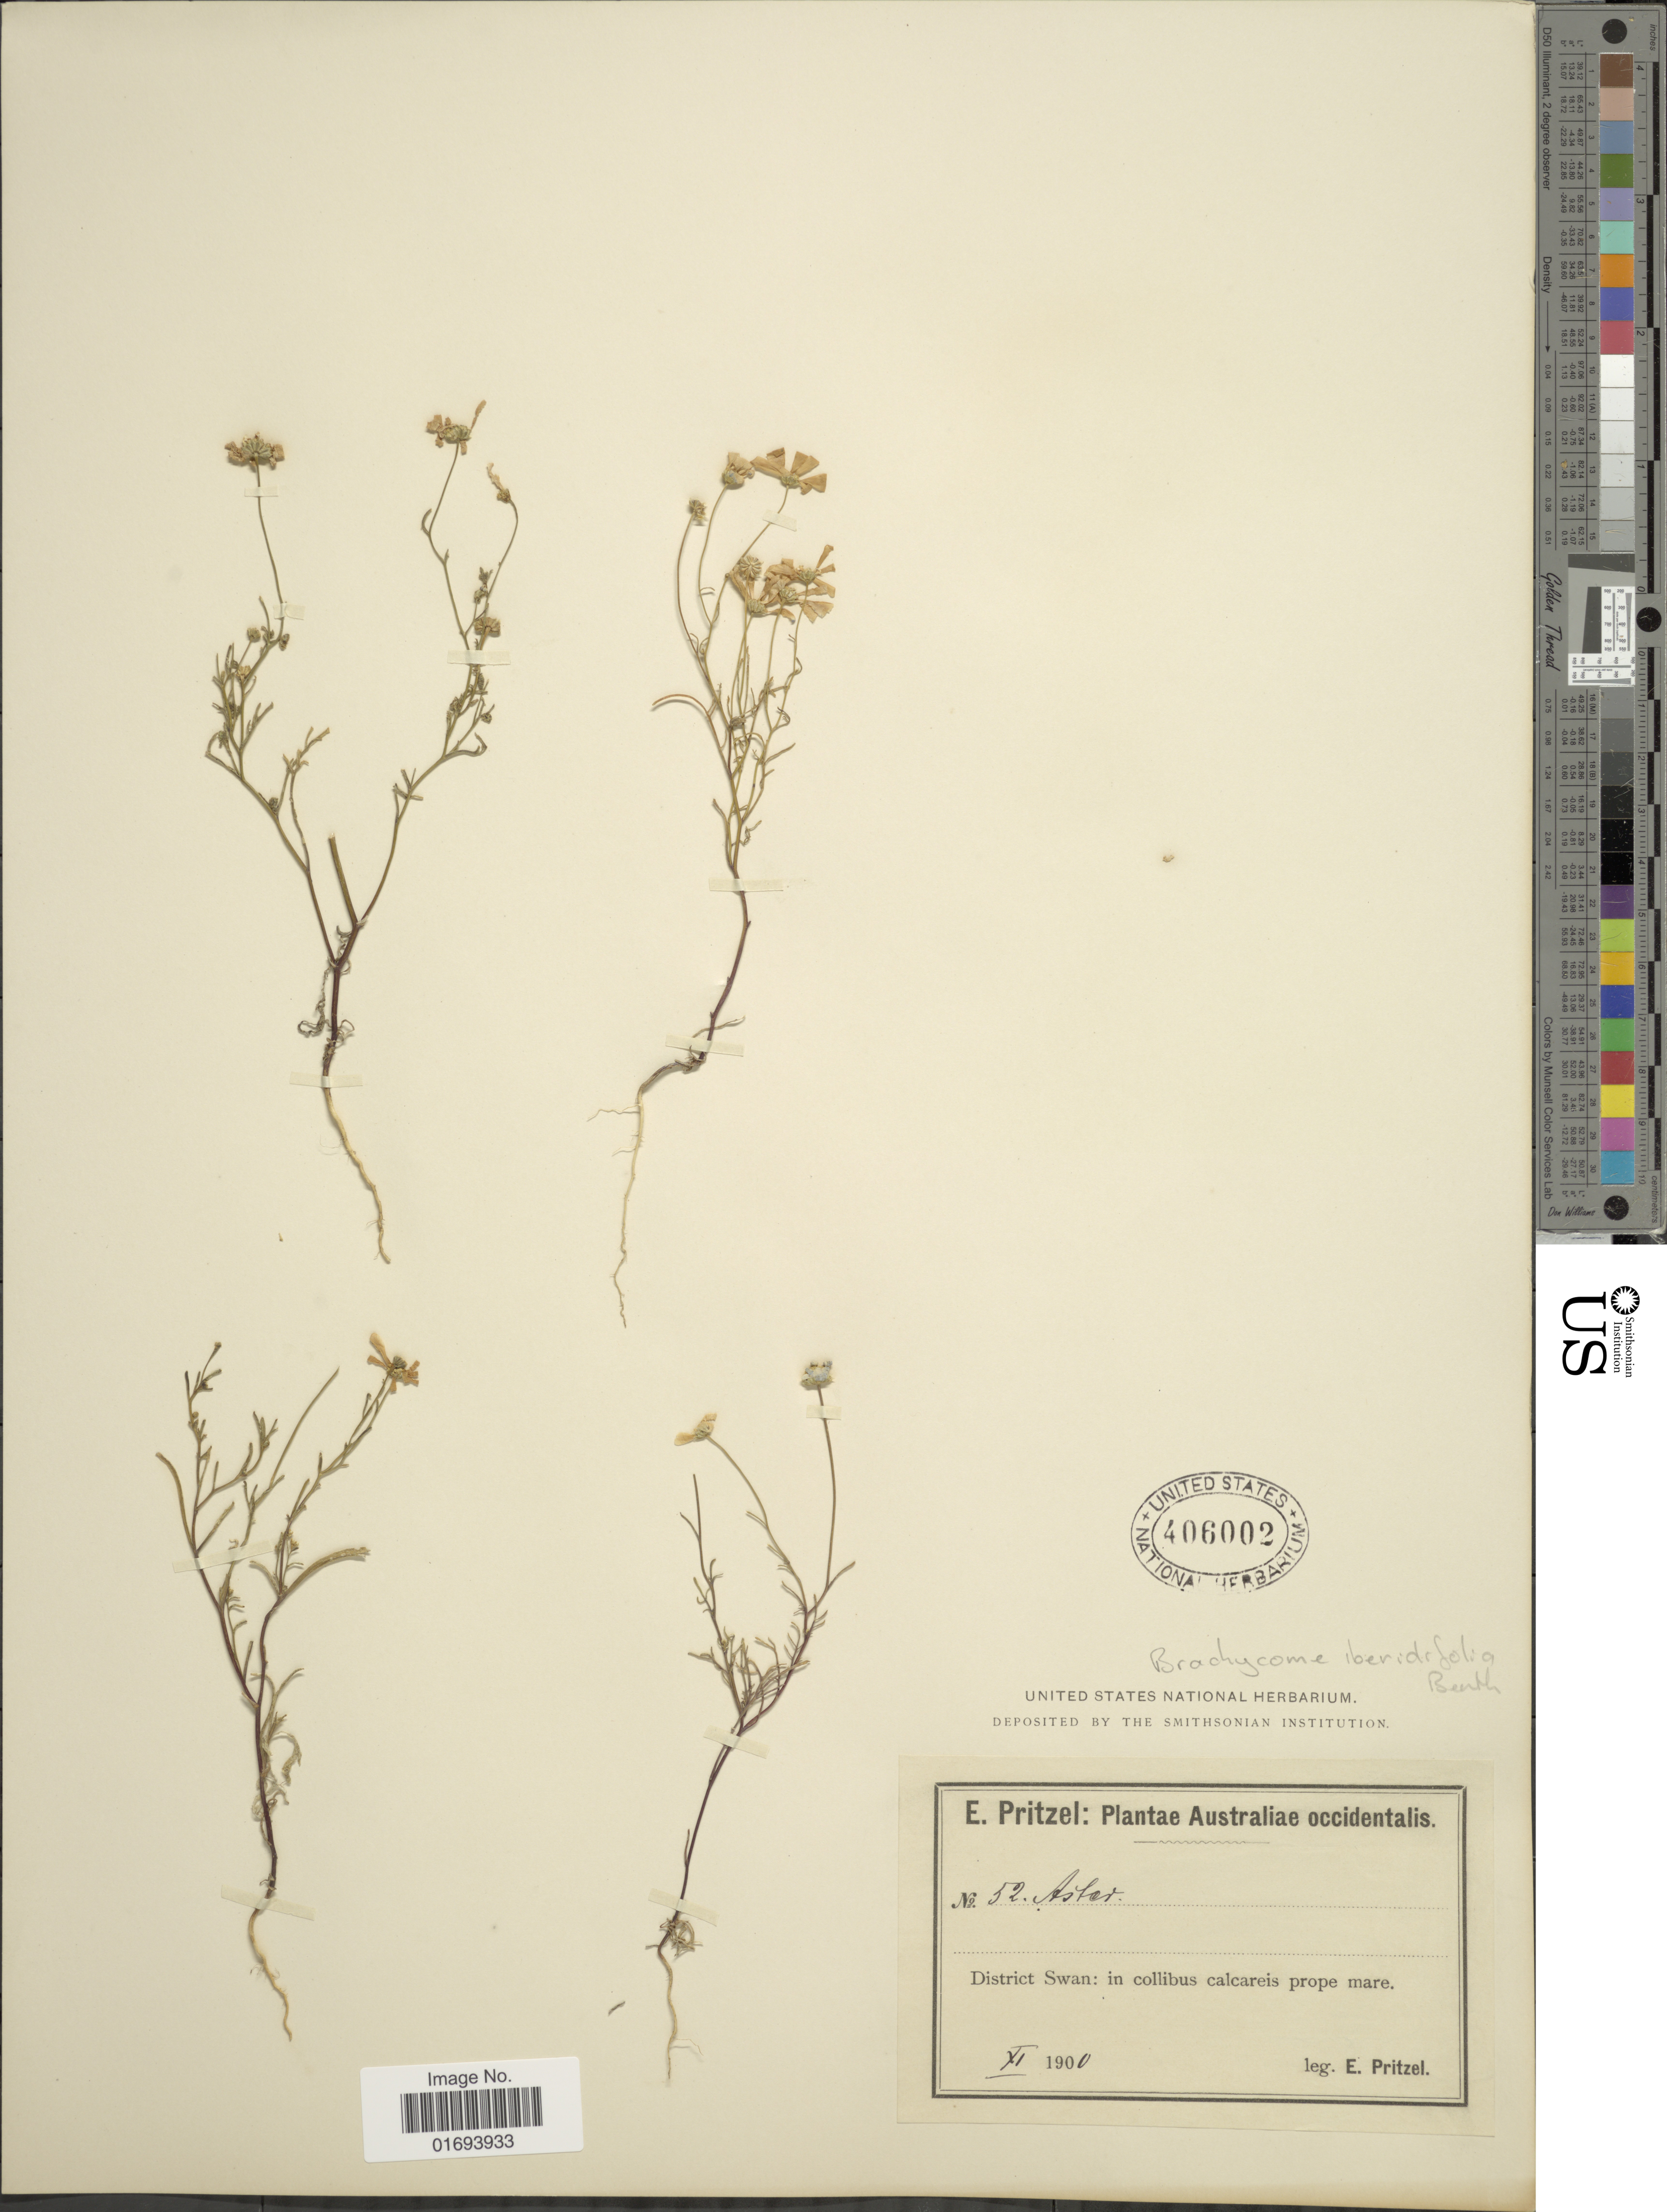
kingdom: Plantae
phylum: Tracheophyta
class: Magnoliopsida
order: Asterales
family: Asteraceae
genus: Brachyscome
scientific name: Brachyscome iberidifolia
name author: Benth.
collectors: E. G. Pritzel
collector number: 52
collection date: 1900-11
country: Australia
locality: District Swan: in collibus calcareis prope mare.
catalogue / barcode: US 406002